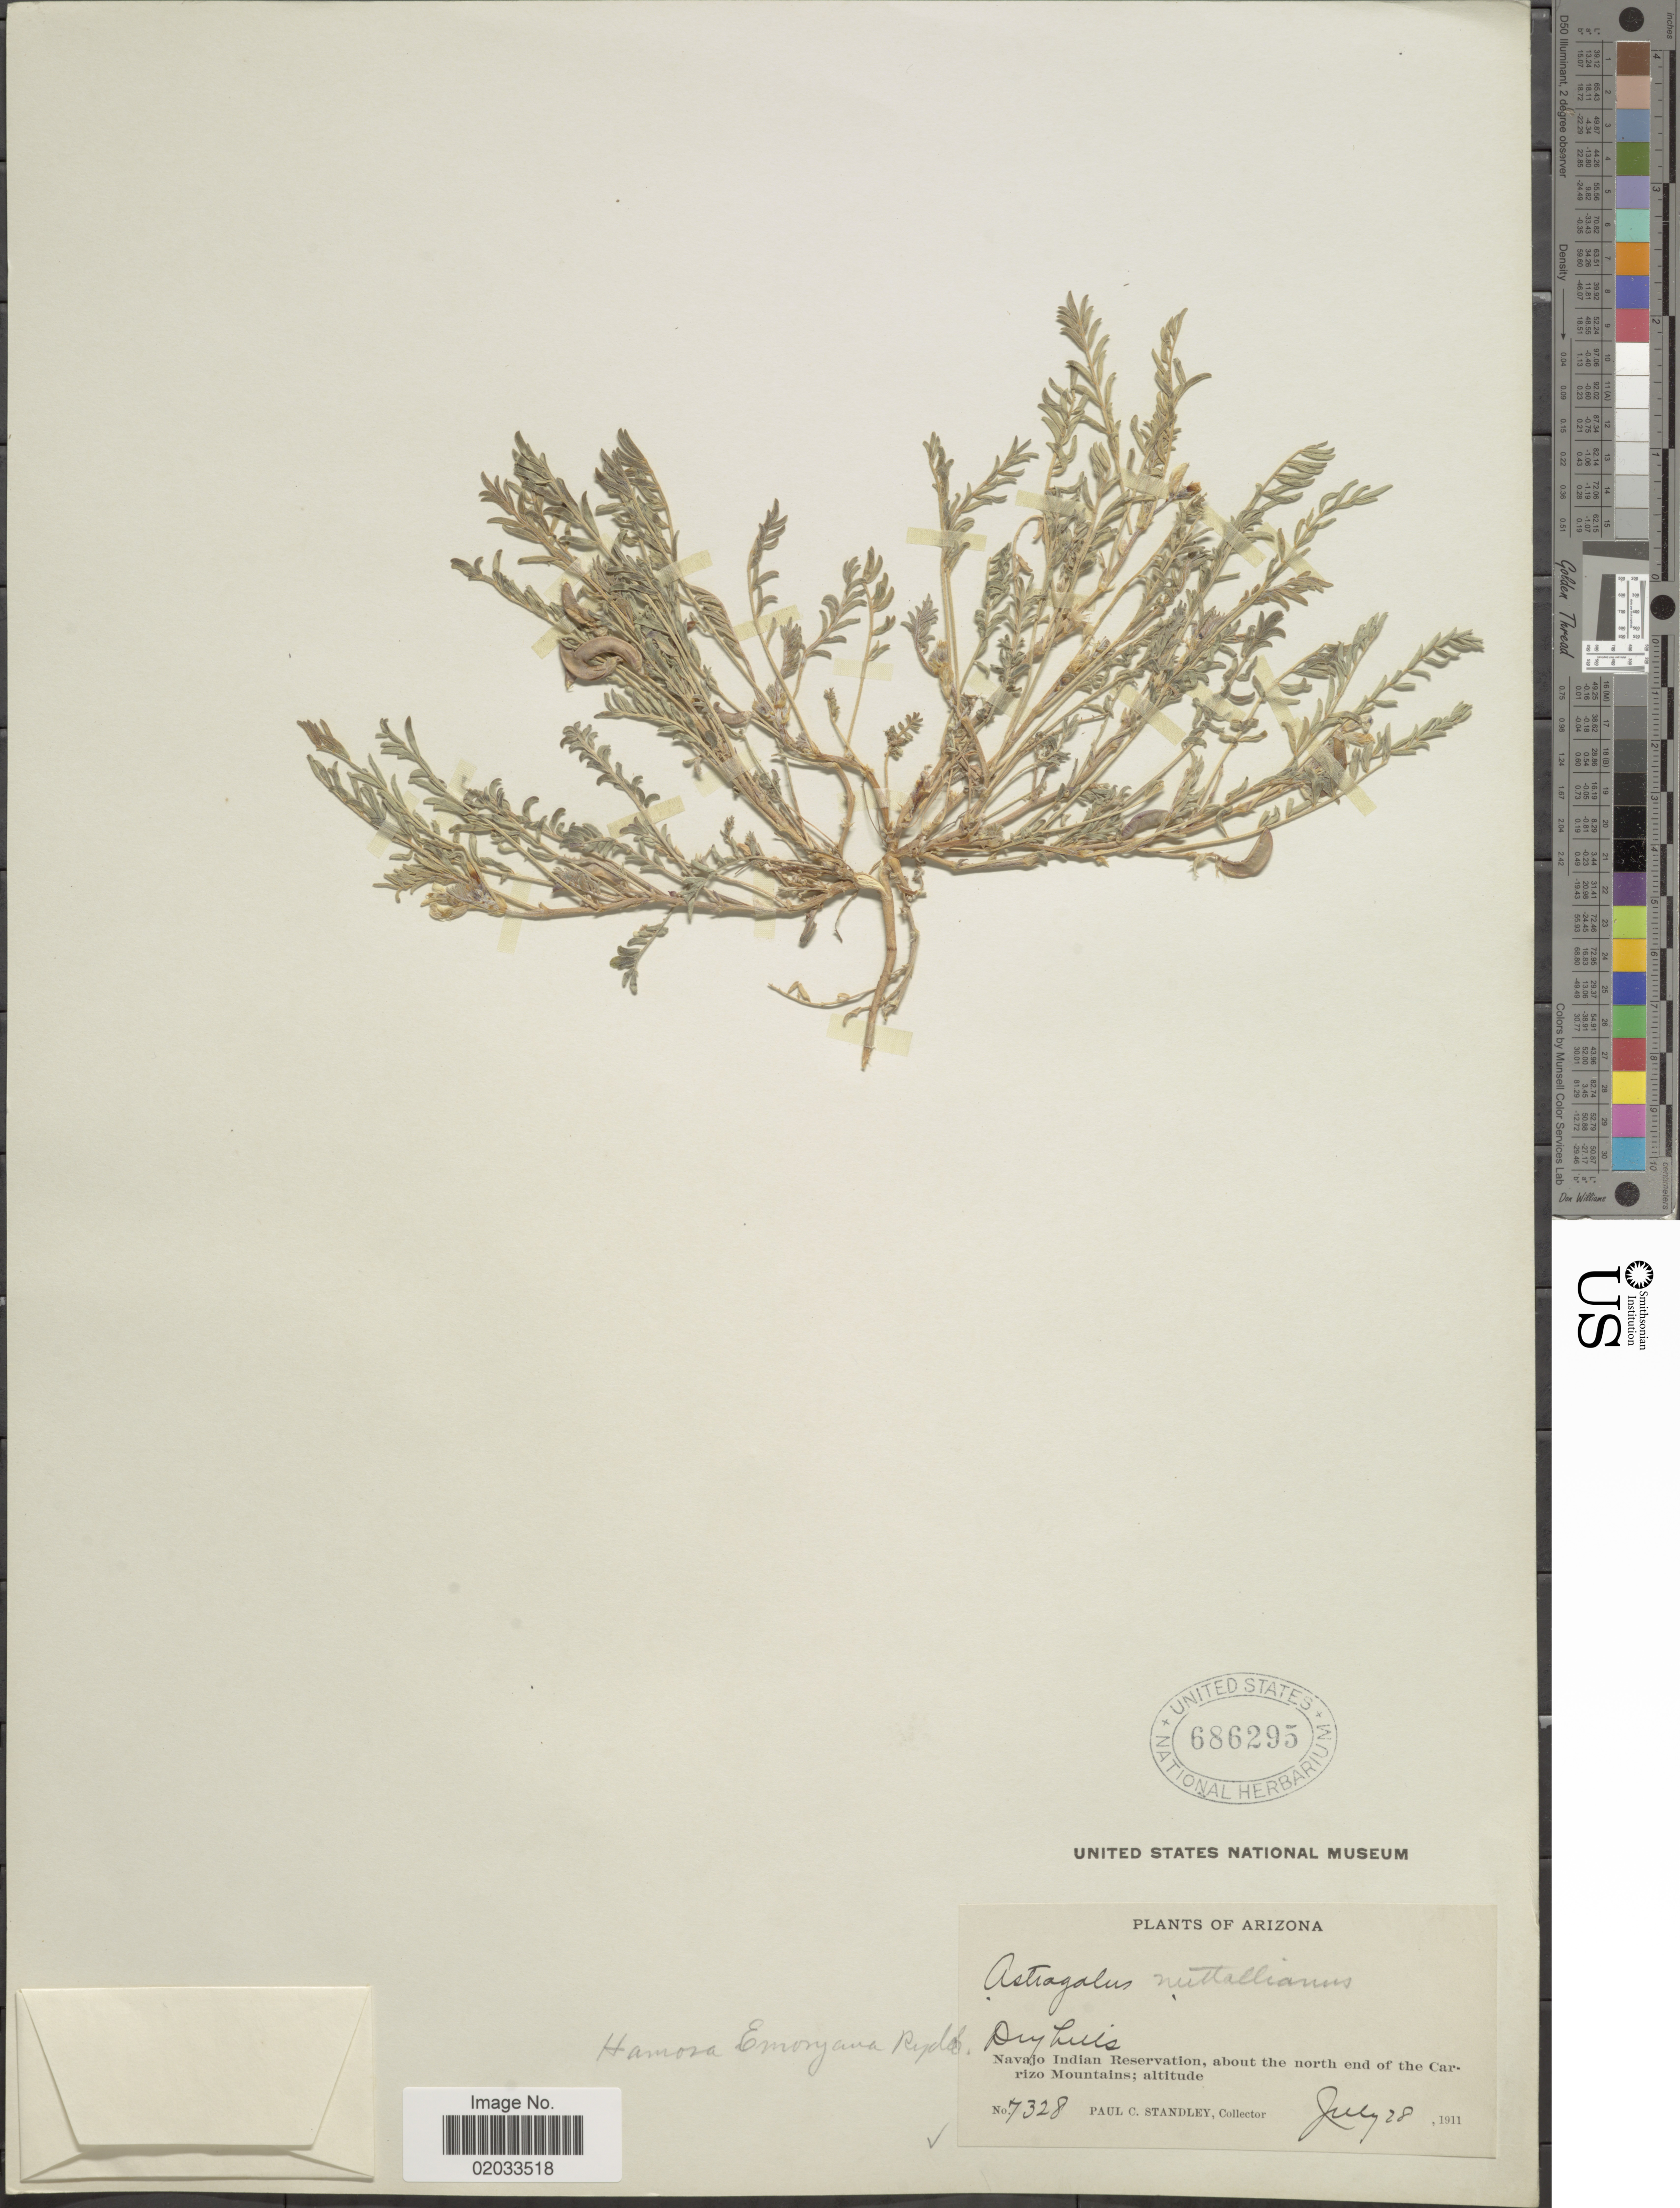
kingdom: Plantae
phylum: Tracheophyta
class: Magnoliopsida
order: Fabales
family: Fabaceae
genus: Astragalus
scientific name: Astragalus emoryanus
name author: (Rydb.) Cory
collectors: P. C. Standley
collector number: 7328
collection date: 1911-07-28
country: United States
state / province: Arizona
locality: Dry hills, Navajo Indian Reservation, about the north end of the Carrizo Mountains.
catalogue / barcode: US 686295